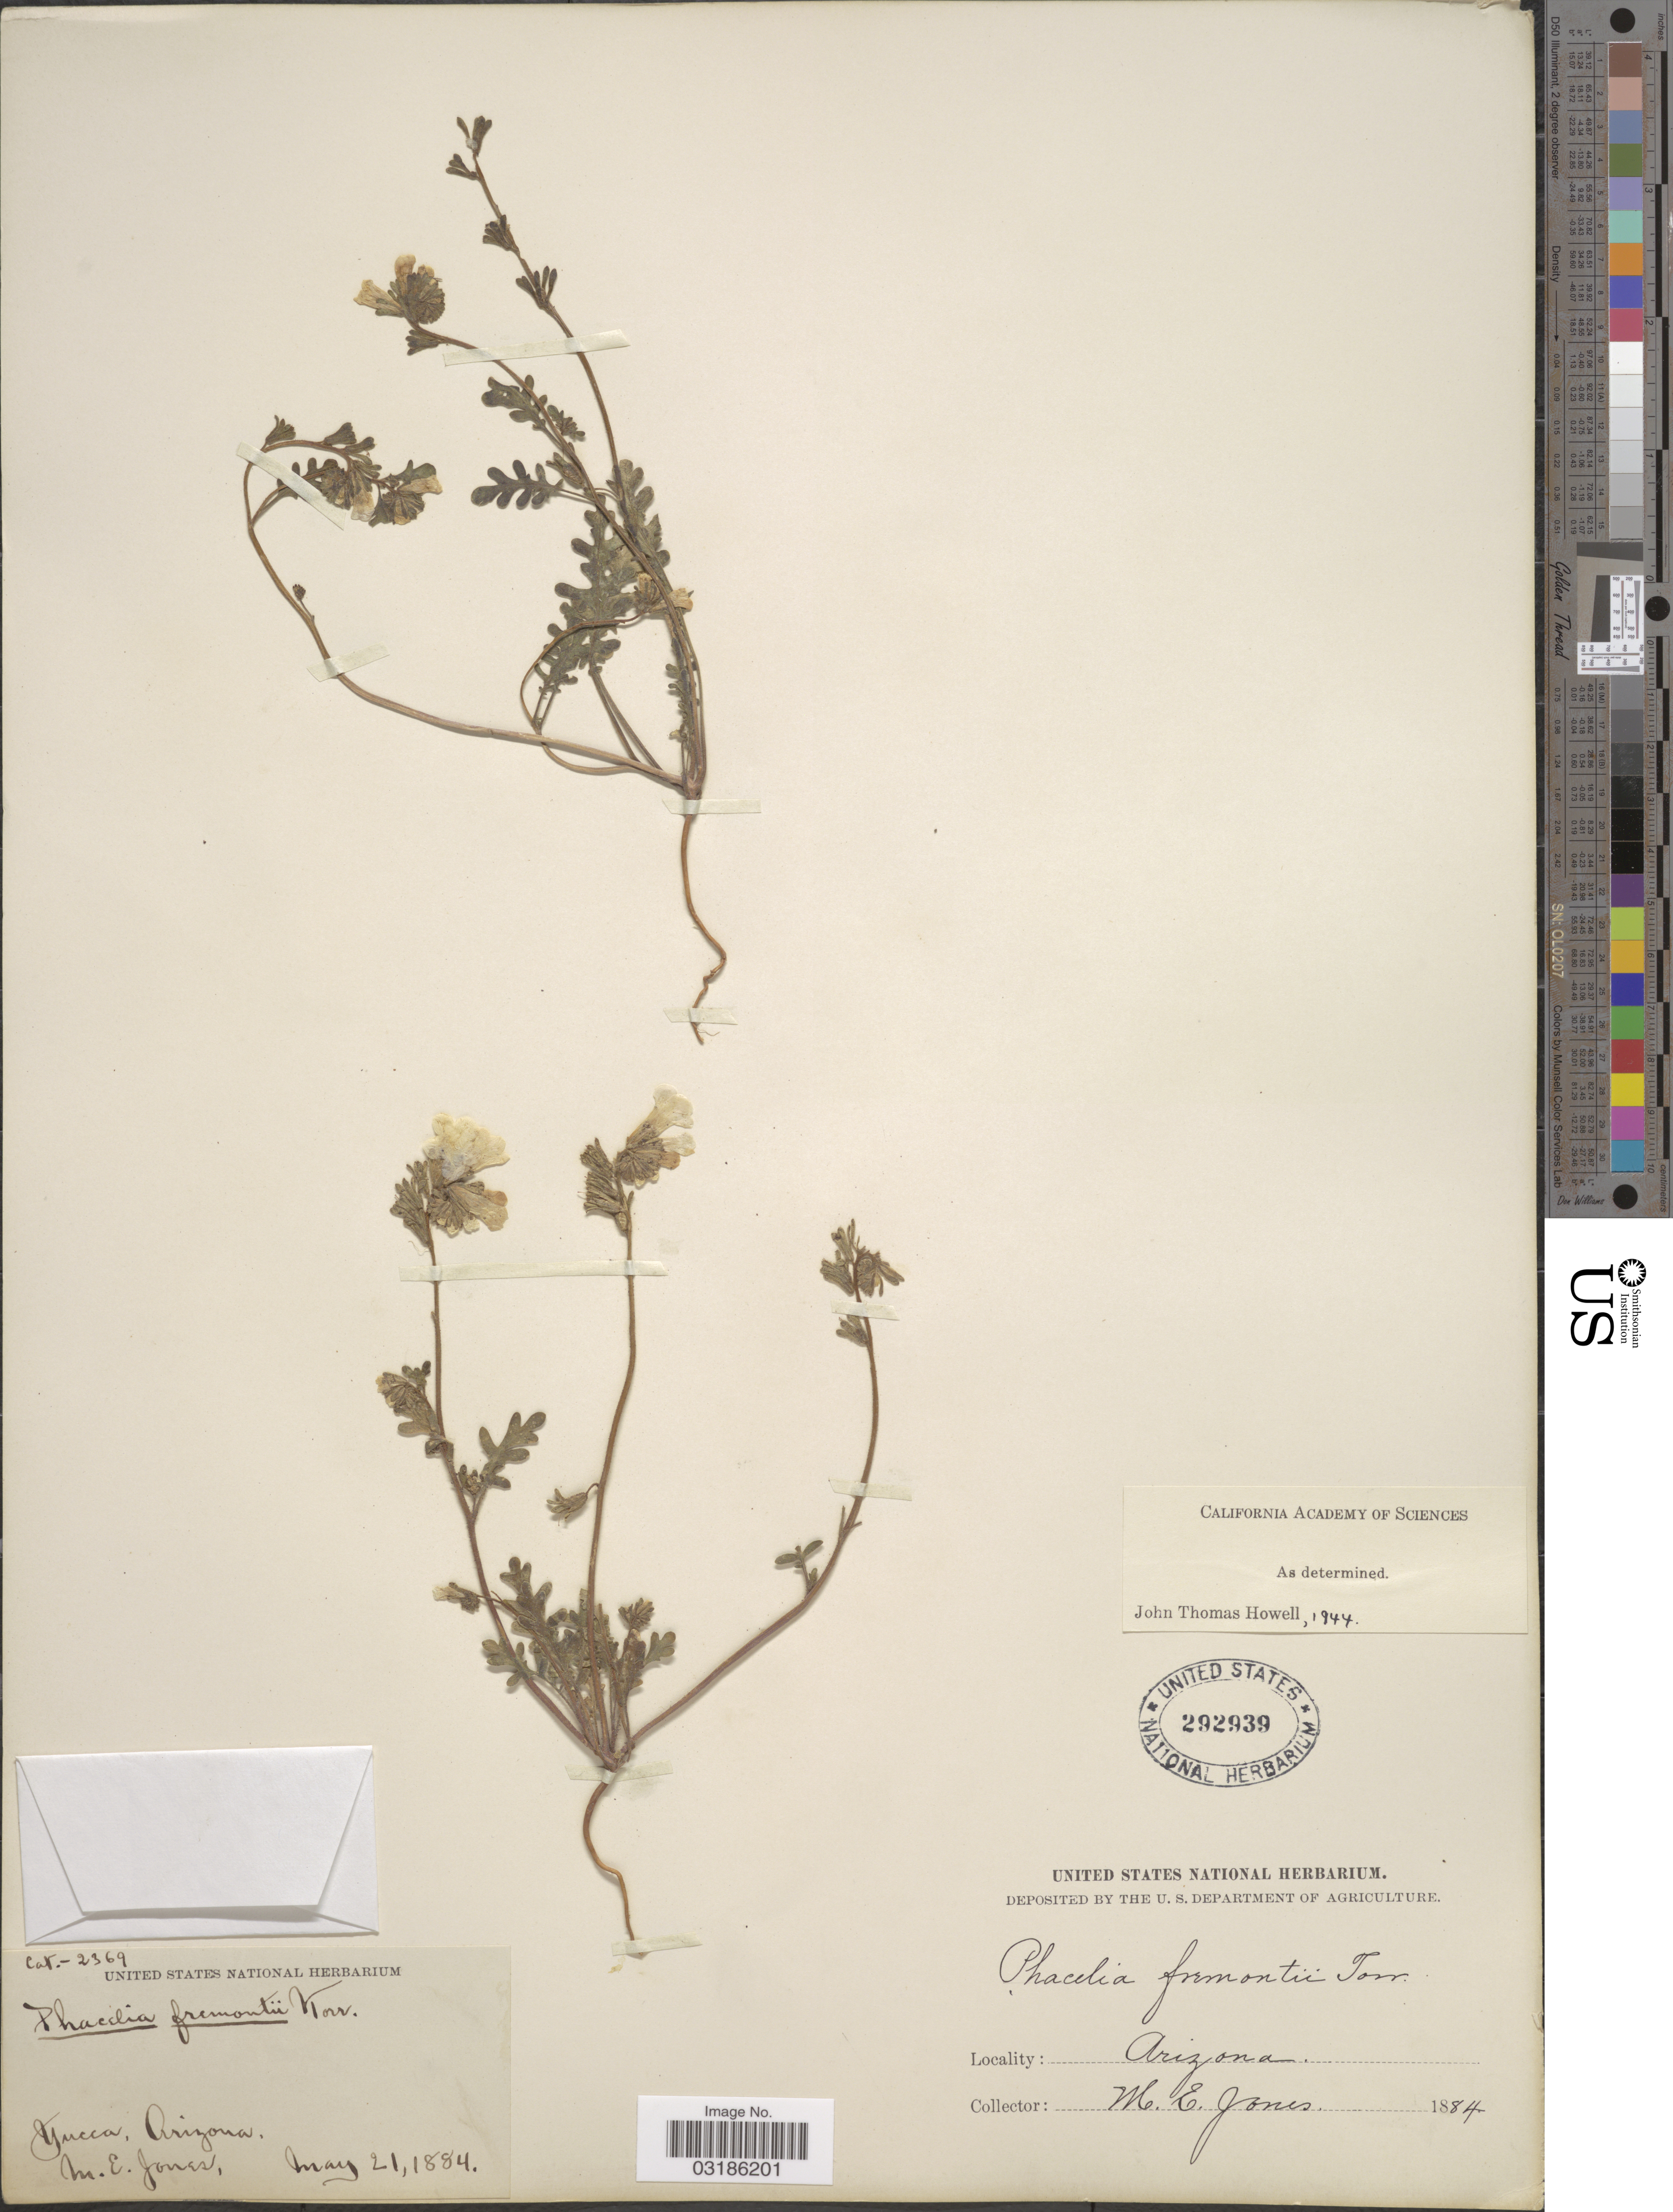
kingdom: Plantae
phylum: Tracheophyta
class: Magnoliopsida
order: Boraginales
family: Hydrophyllaceae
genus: Phacelia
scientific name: Phacelia fremontii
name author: Torr.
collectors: M. E. Jones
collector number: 2369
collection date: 1884-05-21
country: United States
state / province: Arizona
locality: Yucca, Arizona.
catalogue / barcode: US 292939